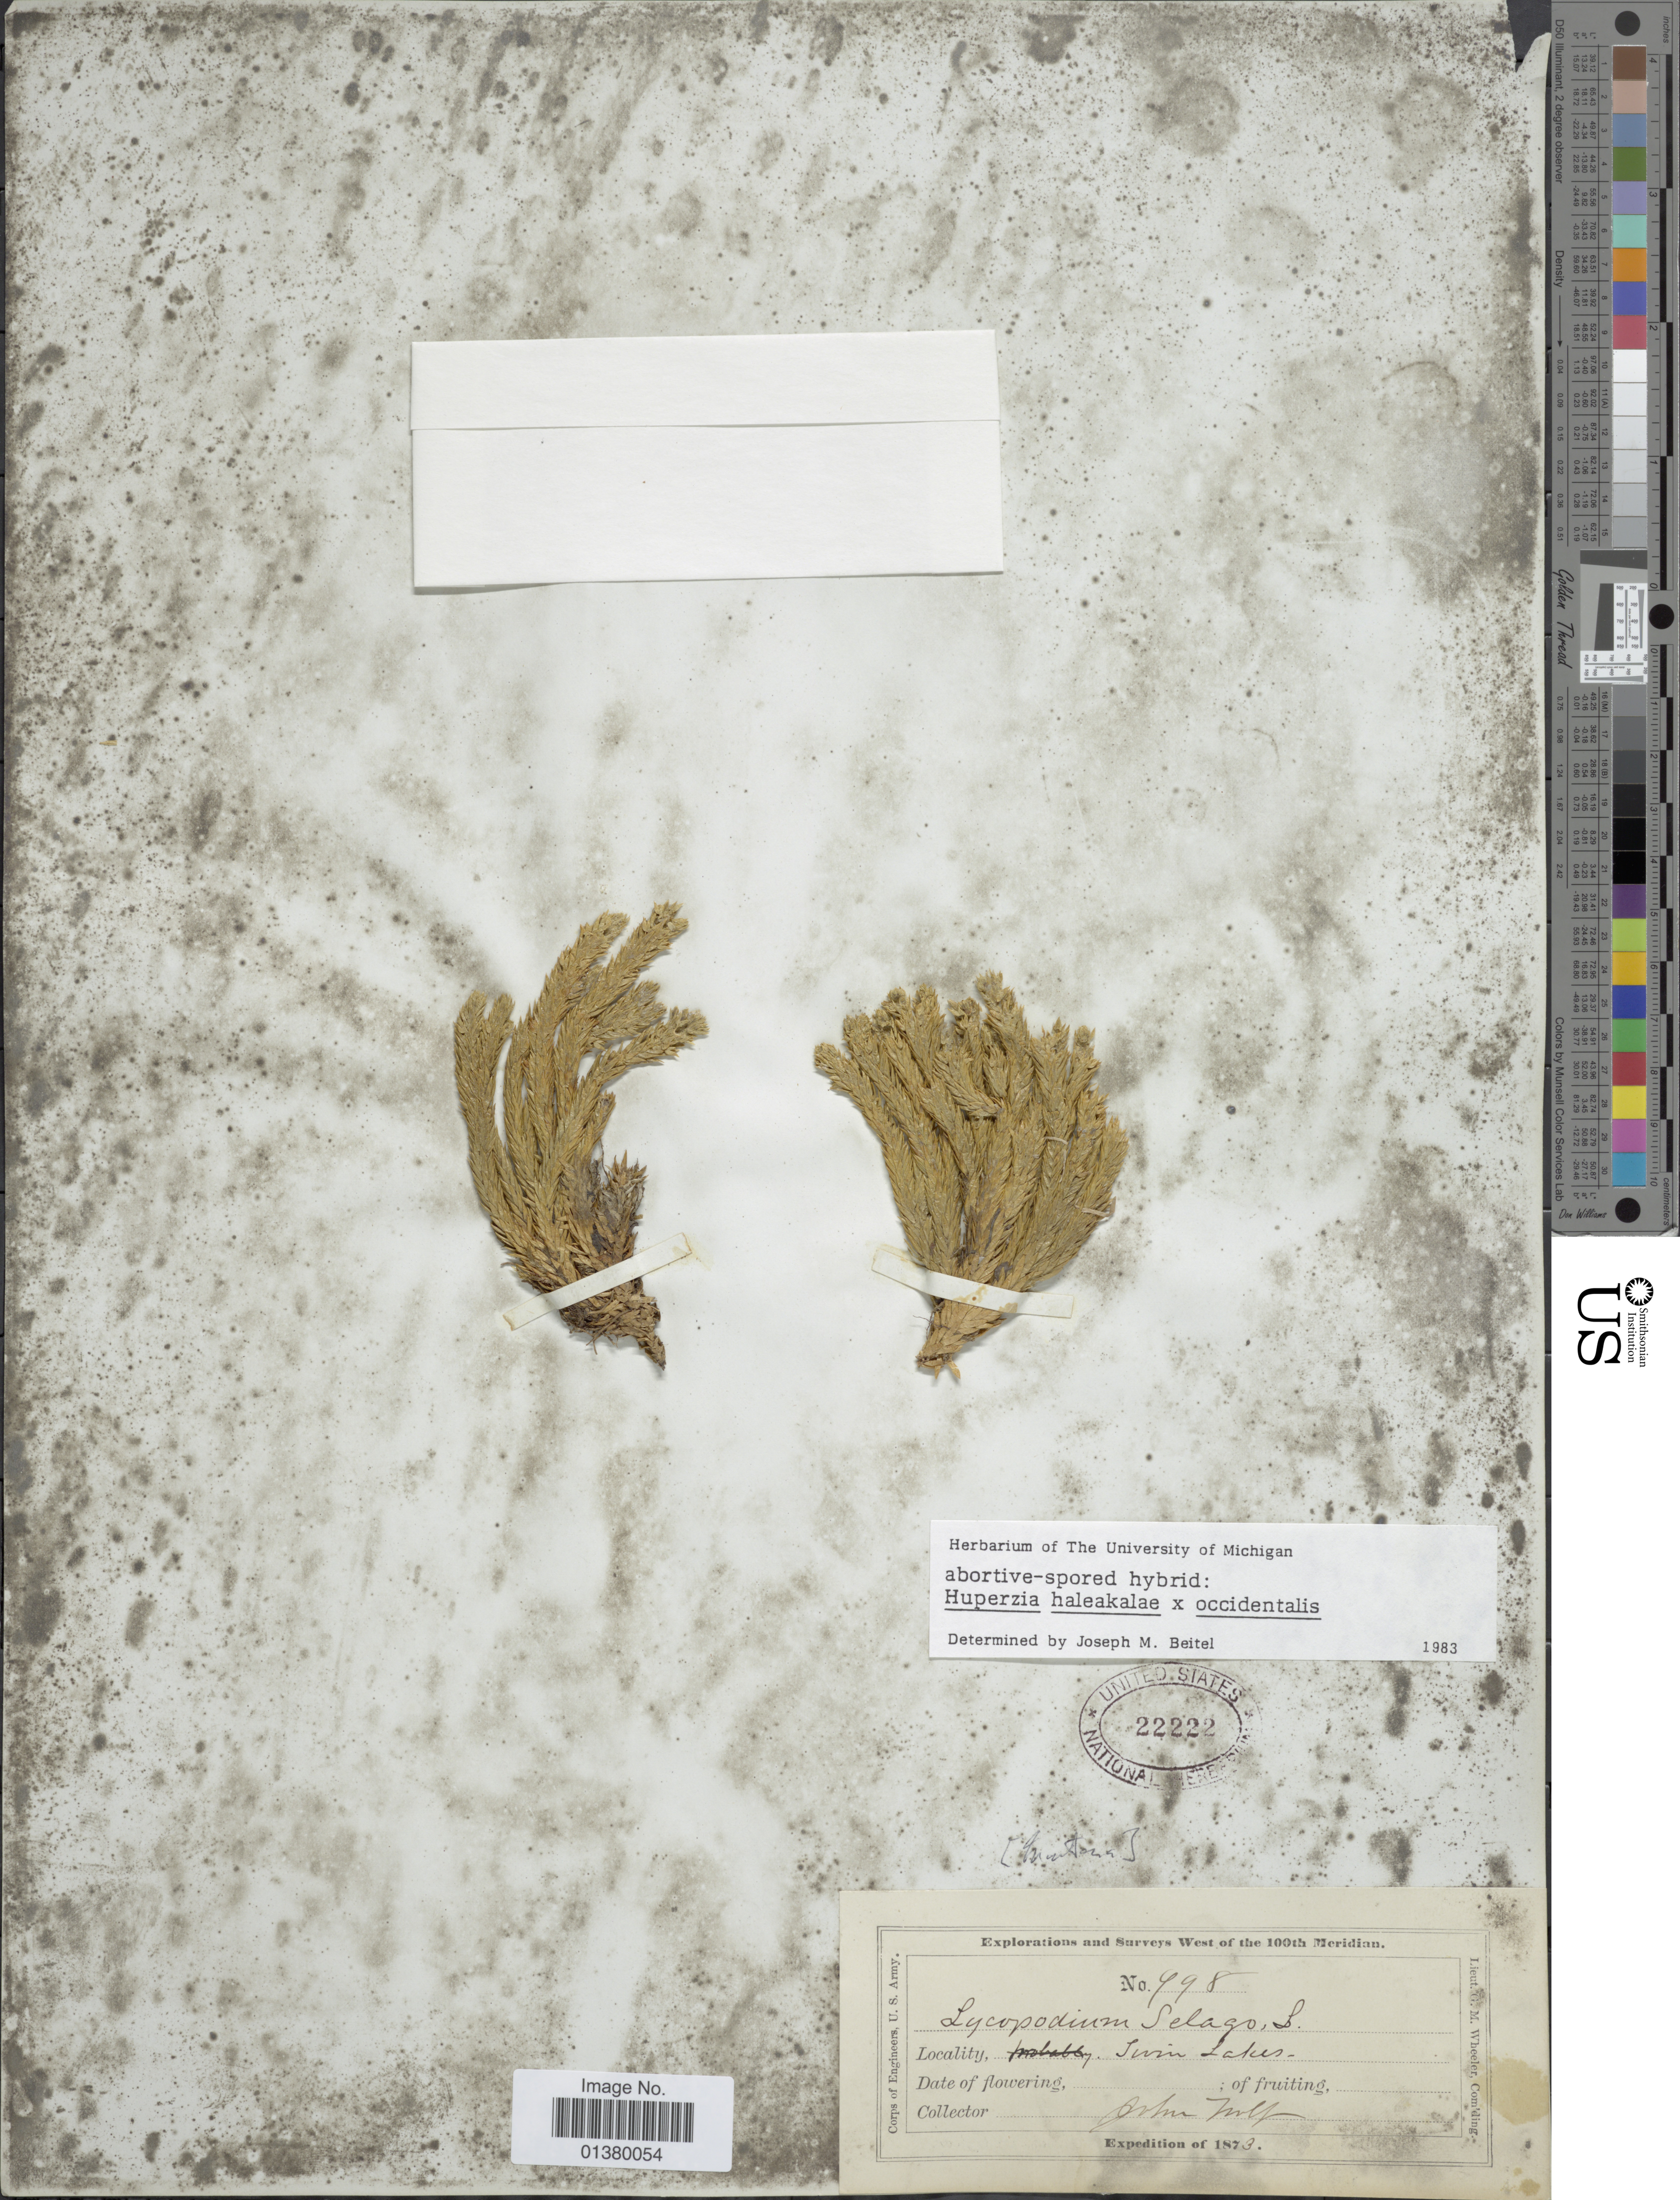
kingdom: Plantae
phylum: Tracheophyta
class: Lycopodiopsida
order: Lycopodiales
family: Lycopodiaceae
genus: Huperzia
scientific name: Huperzia haleakalae x H. occidentalis (Clute) Kartesz & Gandhi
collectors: J. Wolfe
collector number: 998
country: United States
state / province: Colorado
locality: Twin Lakes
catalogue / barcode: US 22222